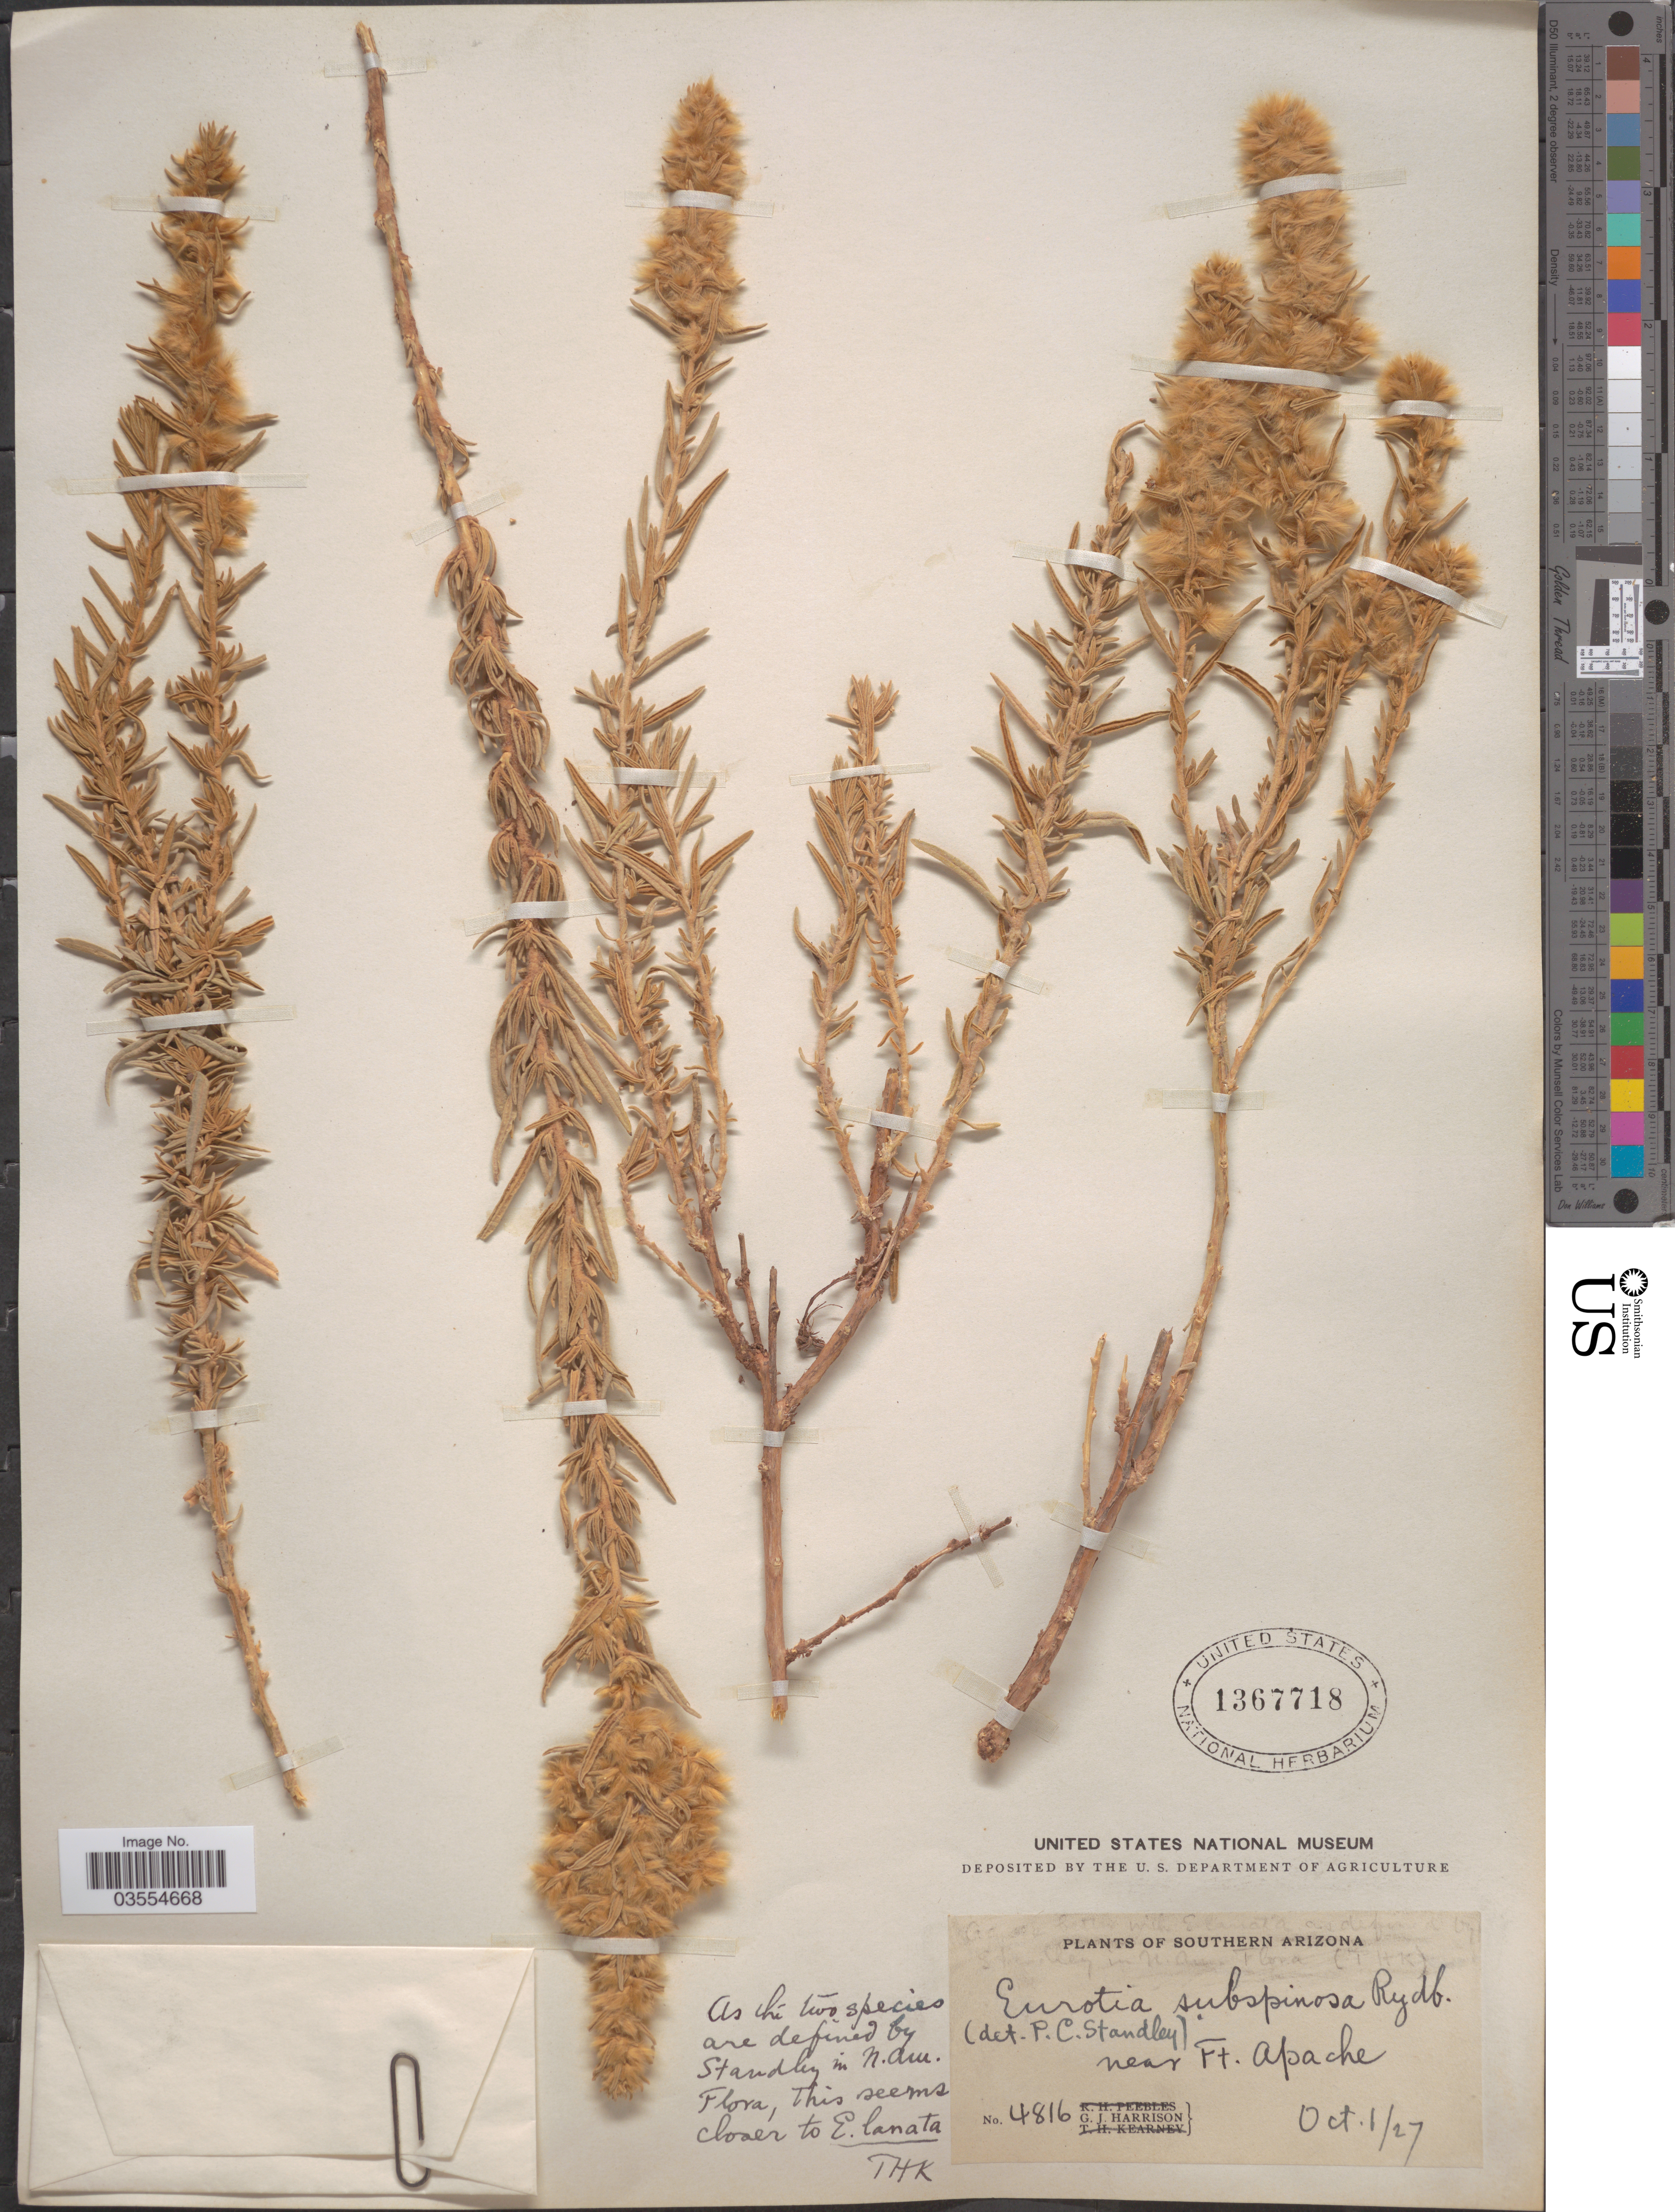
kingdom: Plantae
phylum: Tracheophyta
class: Magnoliopsida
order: Caryophyllales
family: Amaranthaceae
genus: Krascheninnikovia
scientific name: Krascheninnikovia lanata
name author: (Pursh) A. Meeuse & A.Smit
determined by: U.S. National Herbarium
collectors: G. J. Harrison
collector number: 4816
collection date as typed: Transcribed d/m/y: 1/10/27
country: United States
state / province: Arizona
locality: Southern Arizona. Near Ft. Apache.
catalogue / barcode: US 1367718